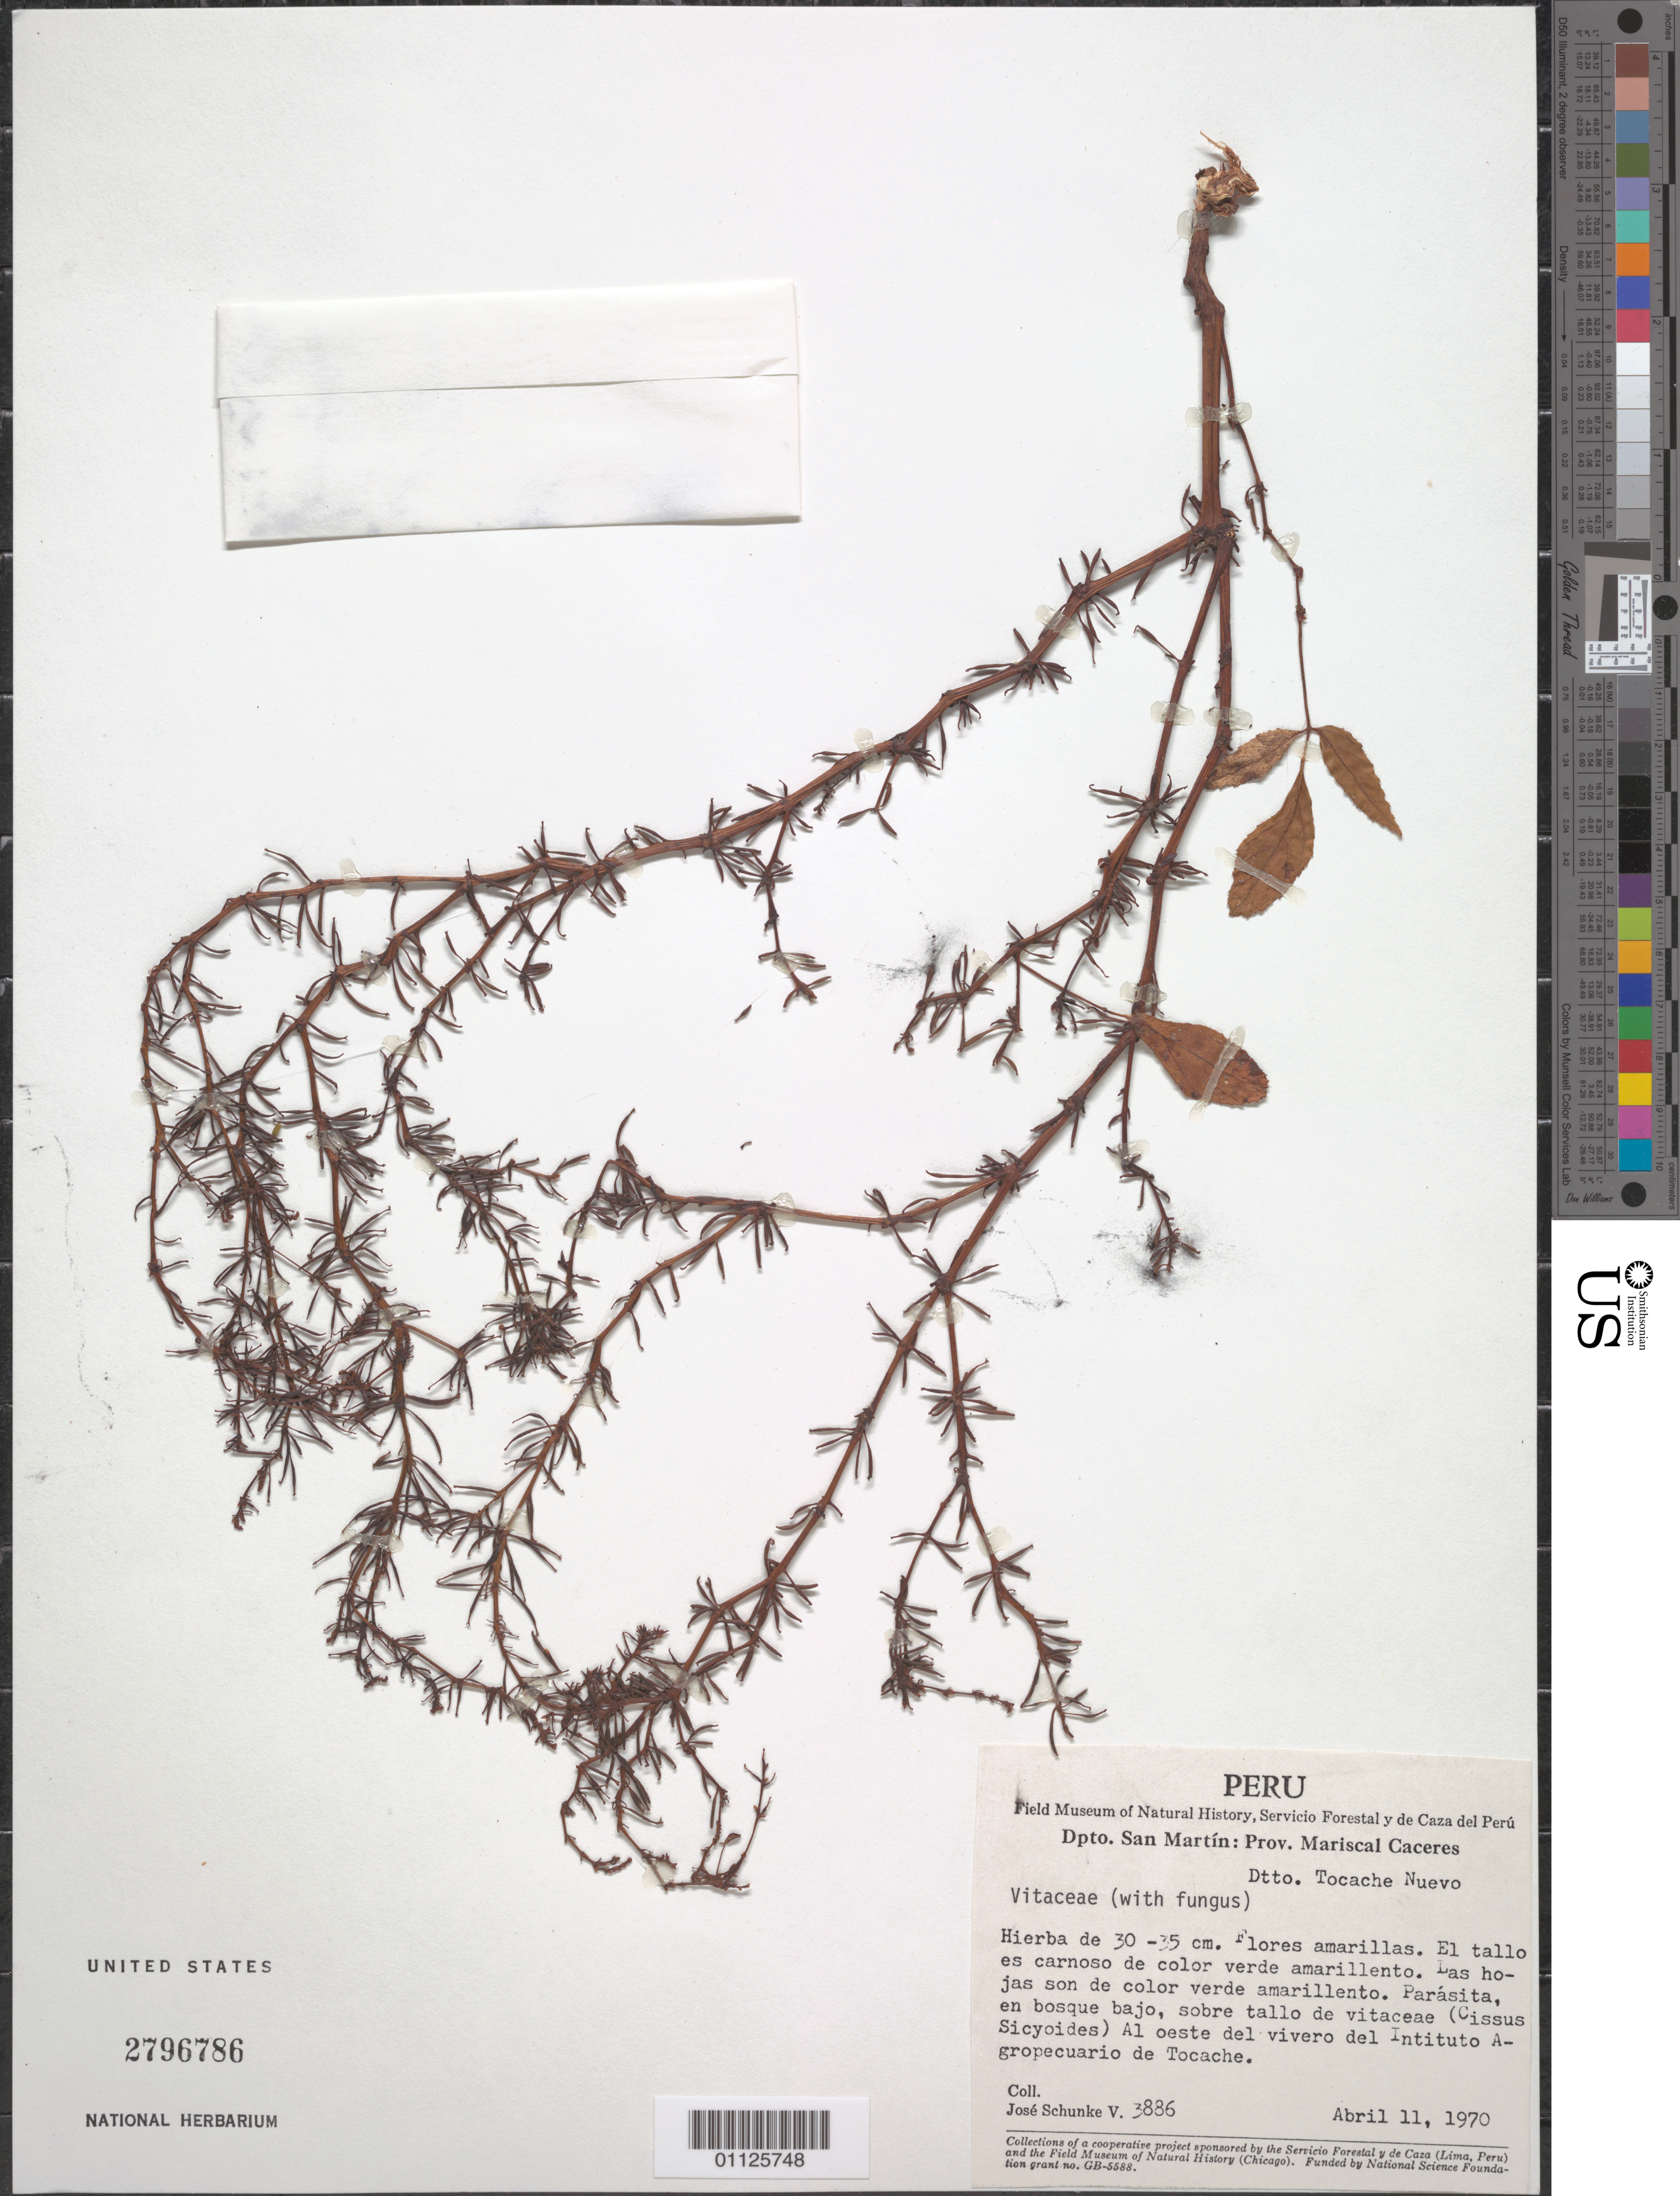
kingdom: Plantae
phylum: Tracheophyta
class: Magnoliopsida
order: Vitales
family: Vitaceae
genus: Cissus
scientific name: Cissus erosa subsp. erosa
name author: Rich.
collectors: J. Schunke Vigo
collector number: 3886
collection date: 1970-04-11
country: Peru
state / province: San Martín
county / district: Mariscal Cáceres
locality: Dtto. Tocache Nuevo.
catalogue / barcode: US 2796786